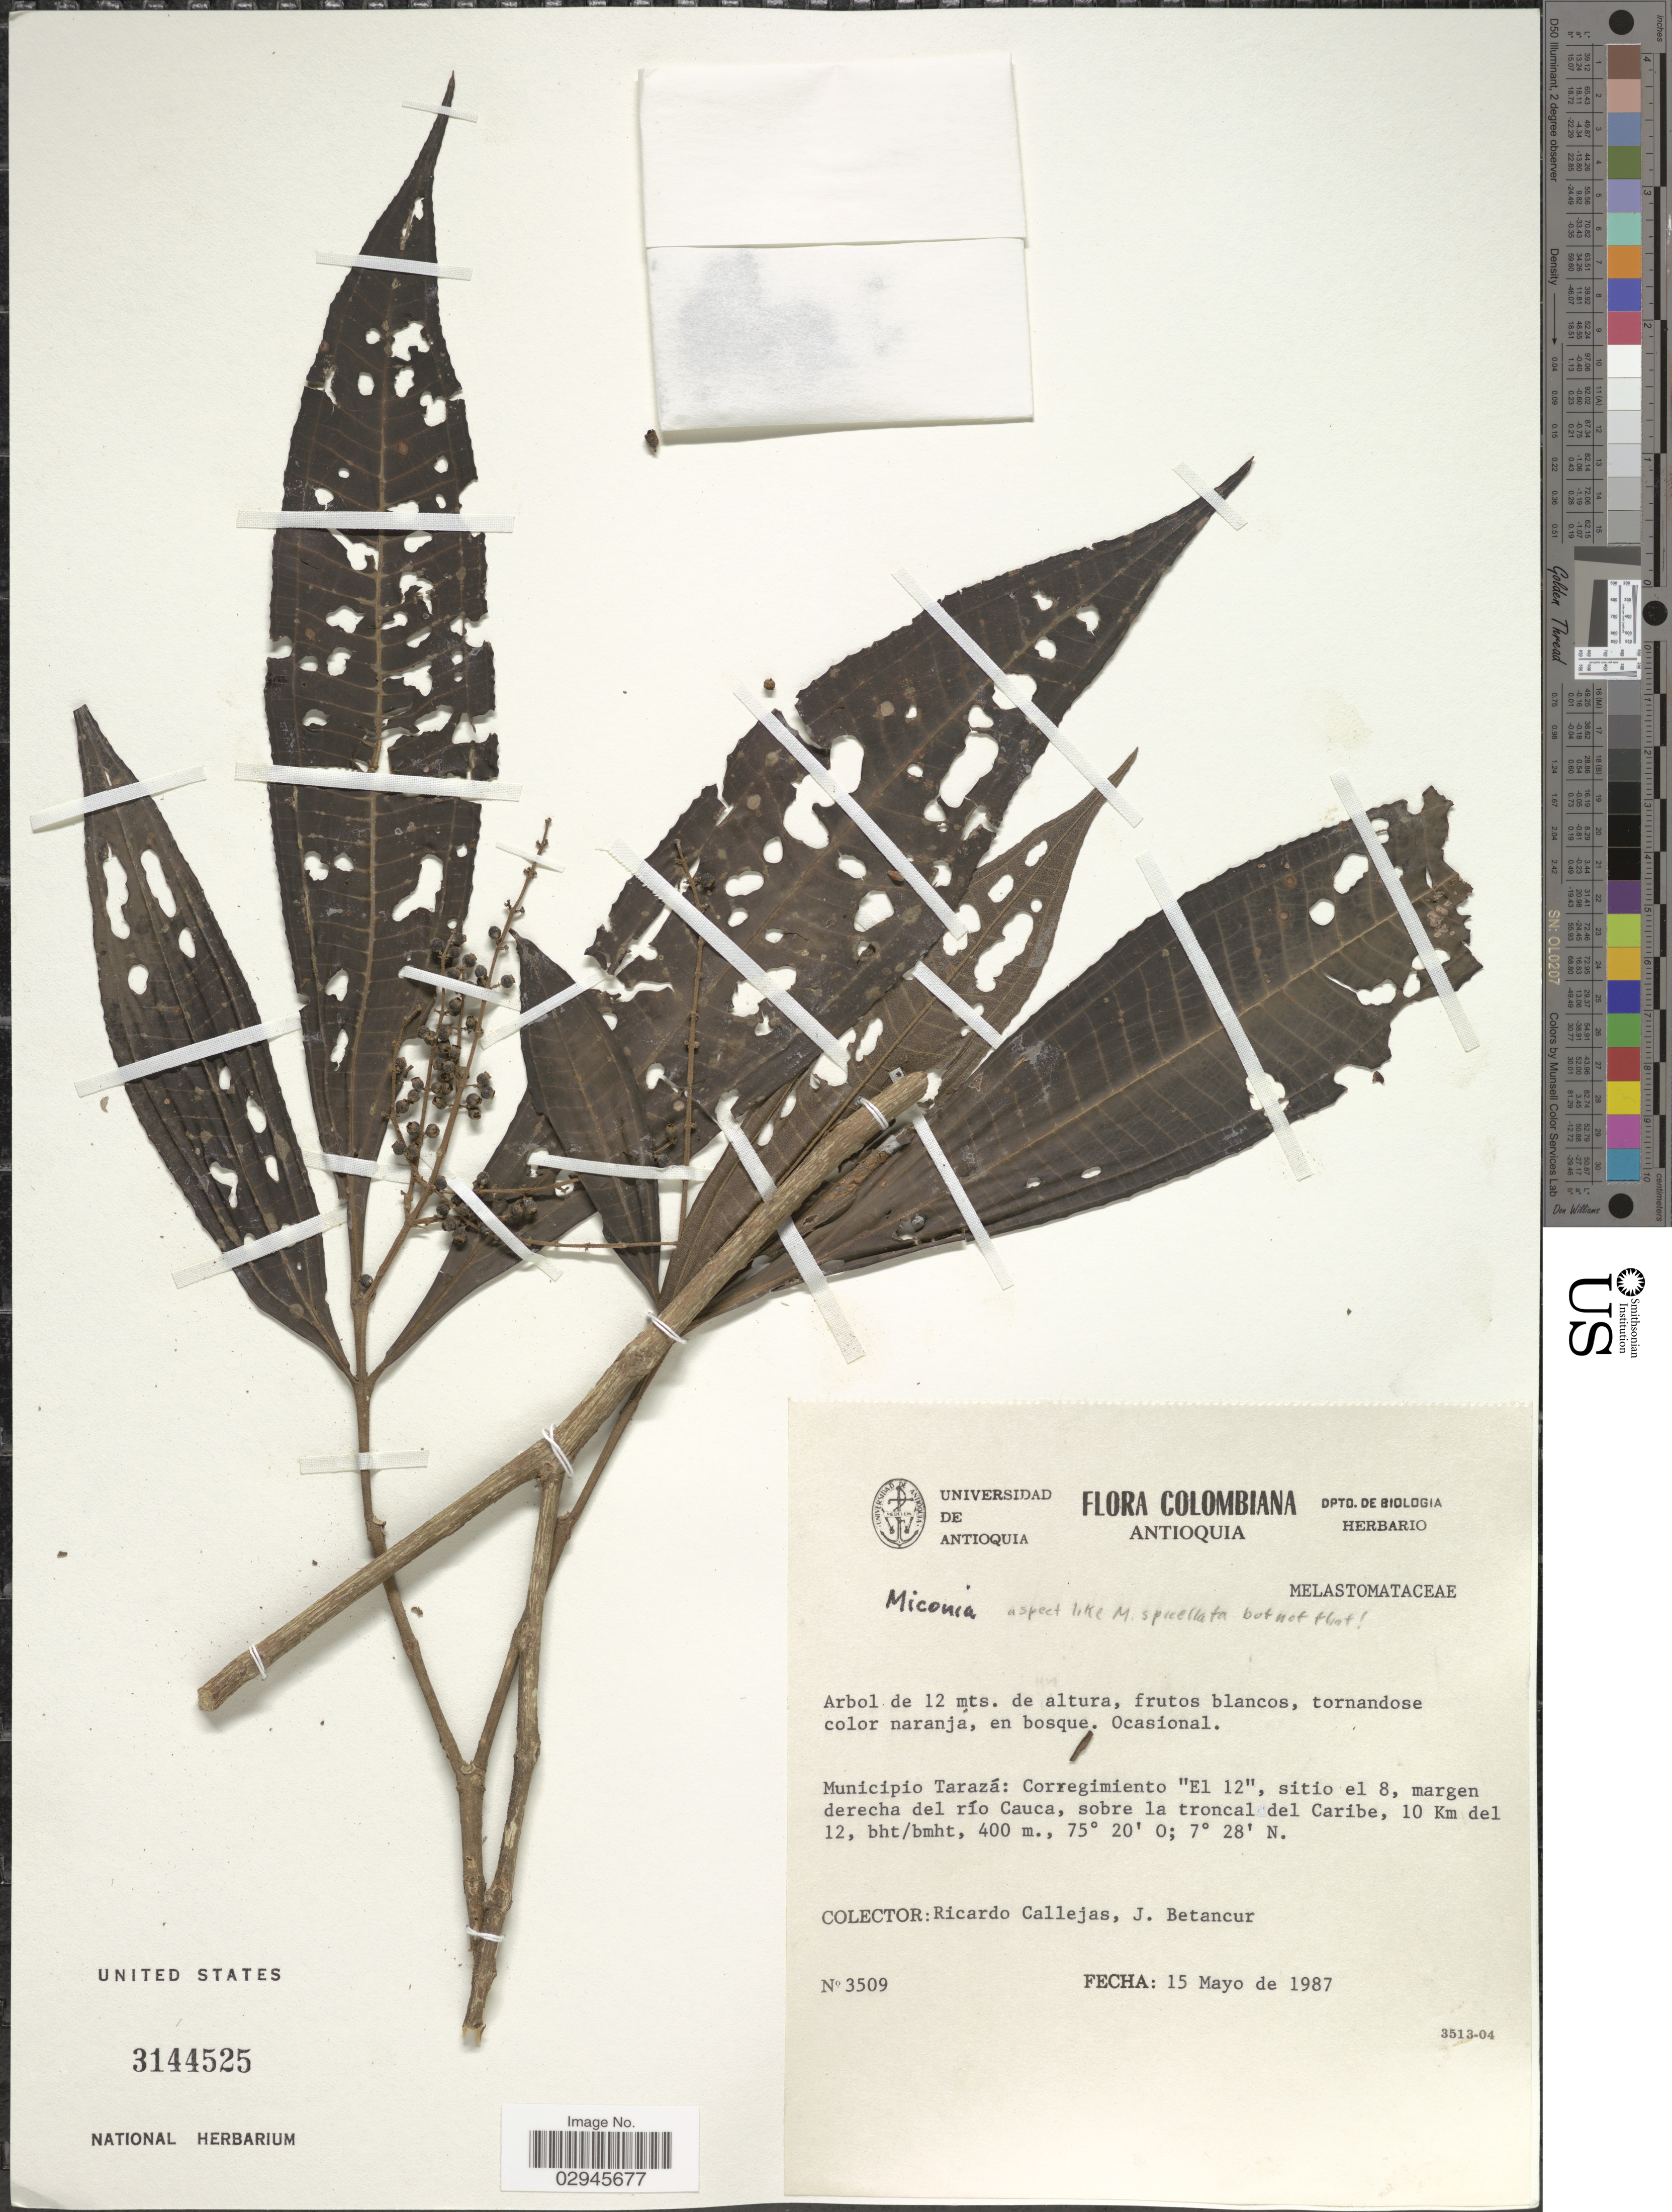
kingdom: Plantae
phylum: Tracheophyta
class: Magnoliopsida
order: Myrtales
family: Melastomataceae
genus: Miconia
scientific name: Miconia sp.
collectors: R. Callejas & J. Betancur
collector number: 3509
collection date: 1987-05-15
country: Colombia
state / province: Antioquia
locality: Municipio Tarazá: Corregimiento "El 12", sitio el 8, margen derecha del río Cauca, sobre la troncal del Caribe, 10 Km del 12.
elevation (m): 400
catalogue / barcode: US 3144525